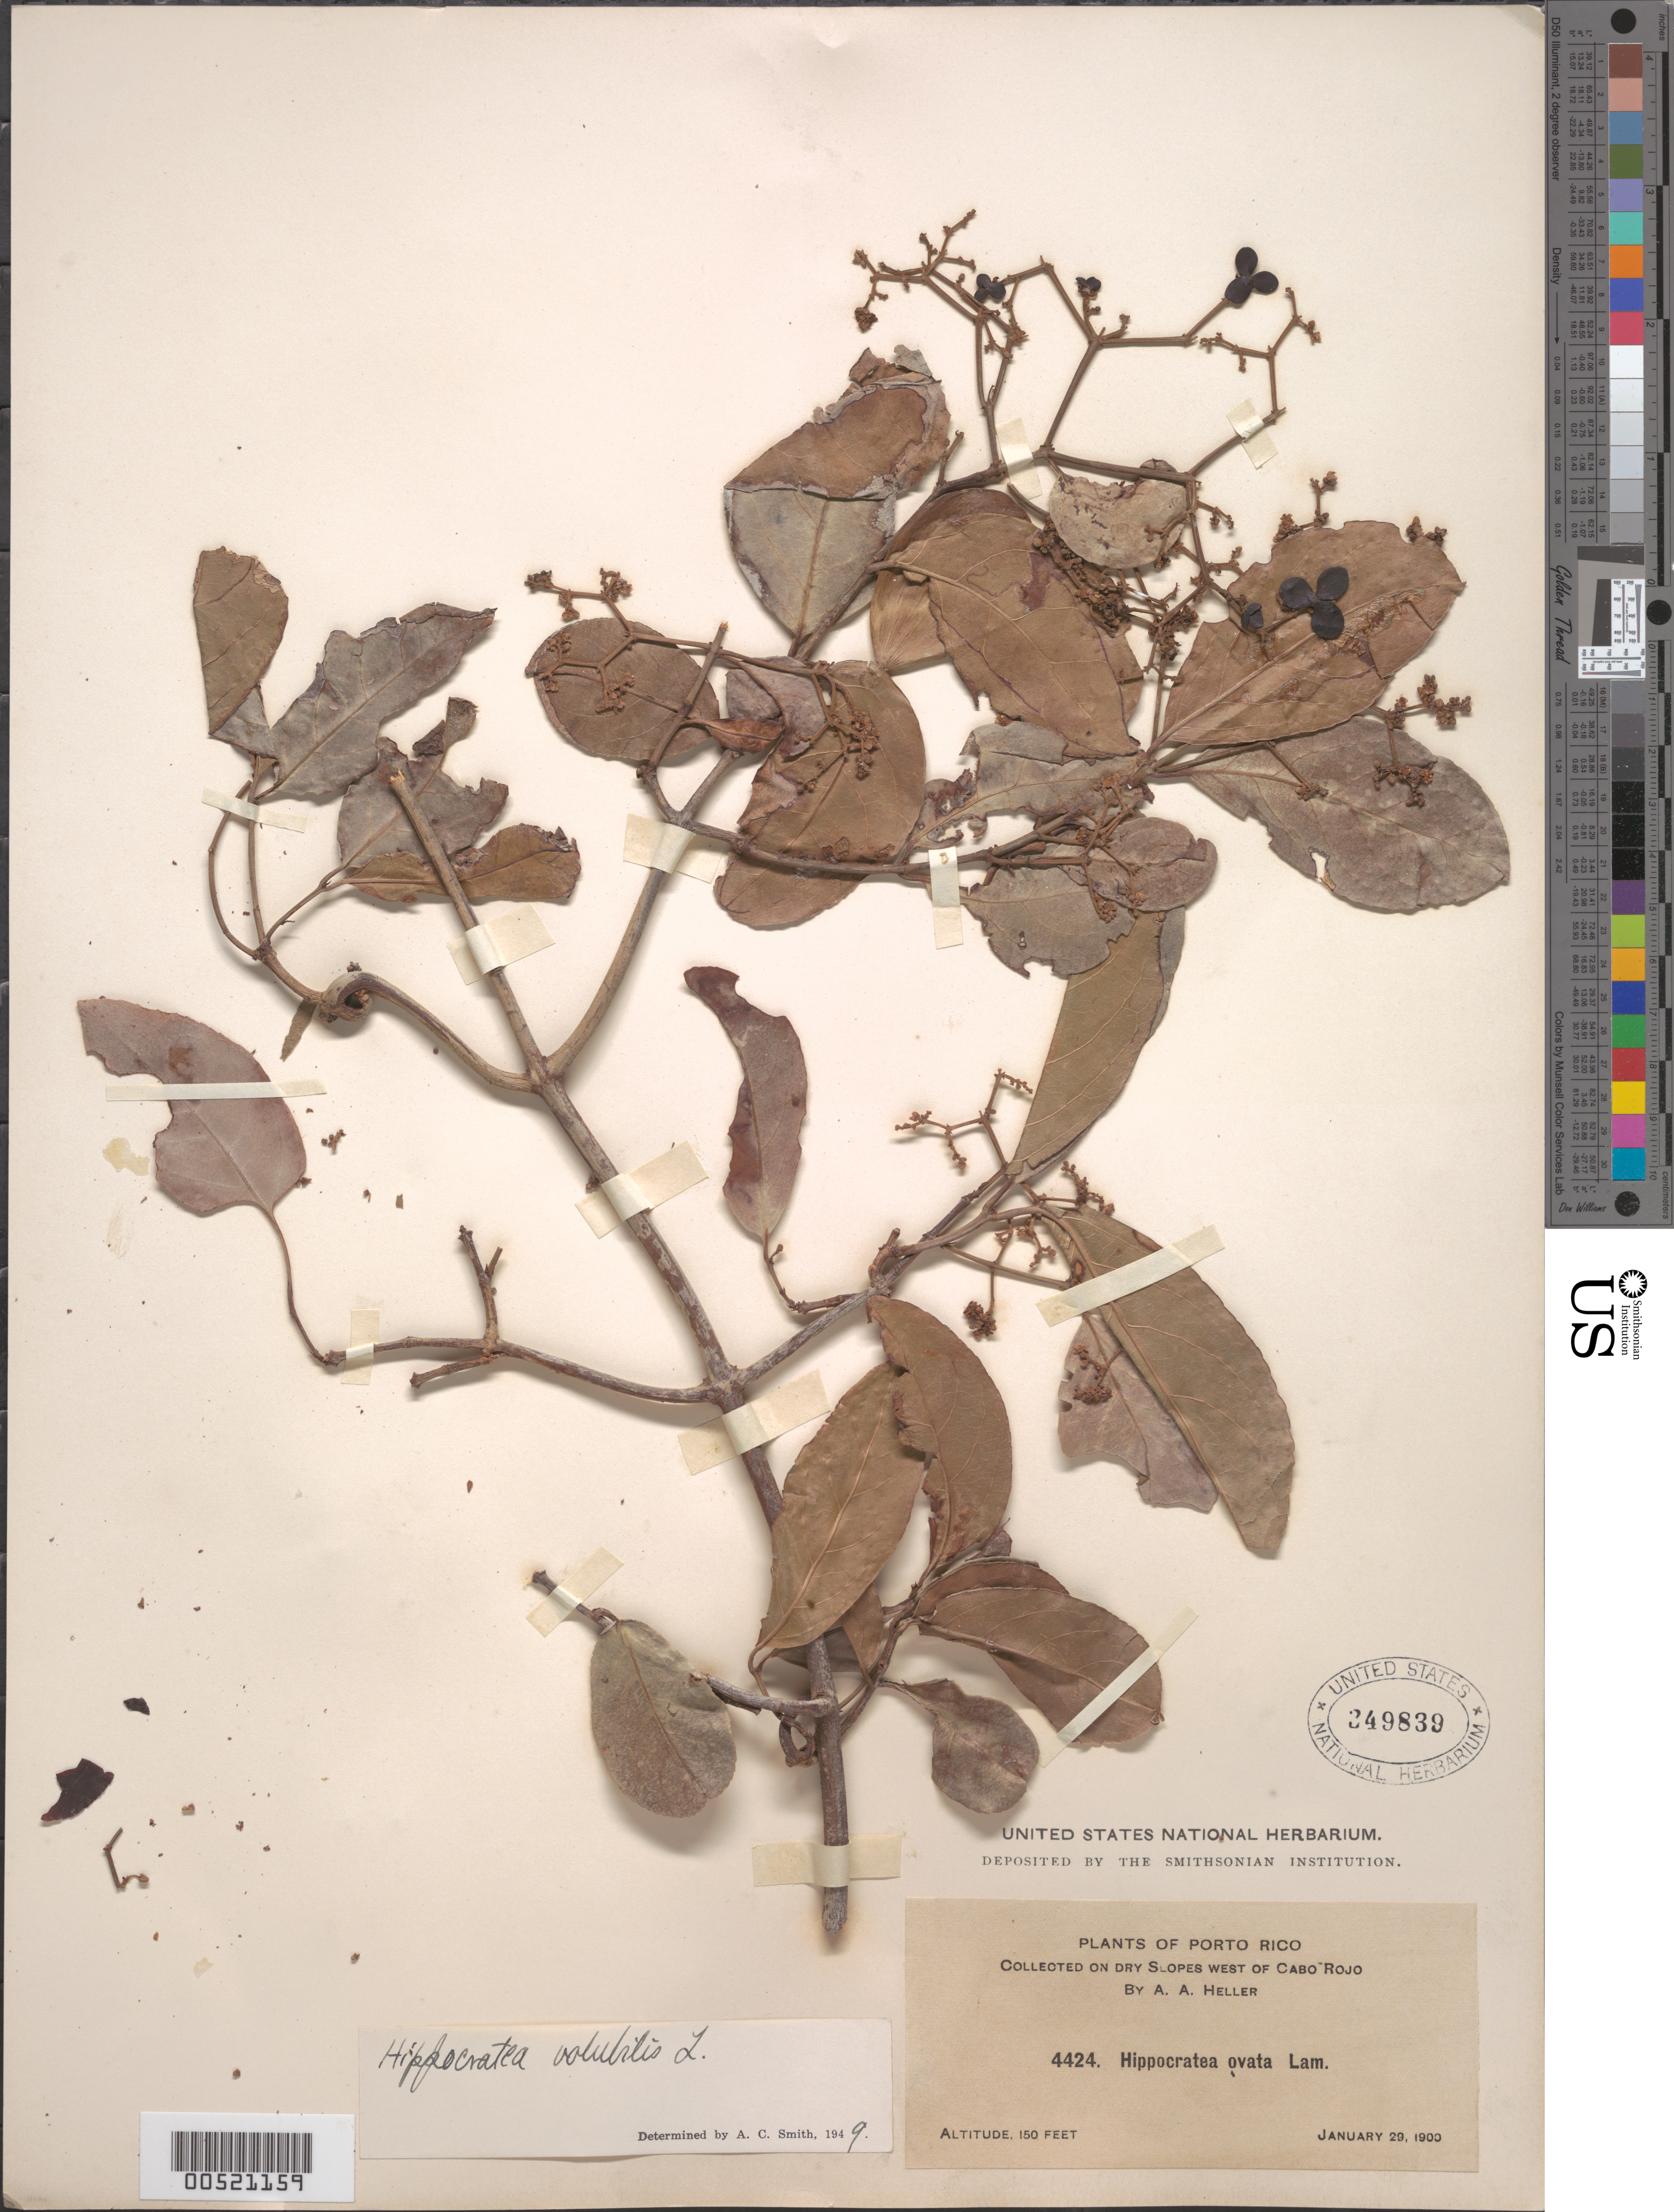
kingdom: Plantae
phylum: Tracheophyta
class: Magnoliopsida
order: Celastrales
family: Celastraceae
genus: Hippocratea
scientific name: Hippocratea volubilis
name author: L.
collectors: -- Heller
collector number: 4424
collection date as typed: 29 Jan 1900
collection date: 1900-01-29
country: Puerto Rico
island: Greater Antilles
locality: W of Cabo Rojo. On dry slopes.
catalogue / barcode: US 349839